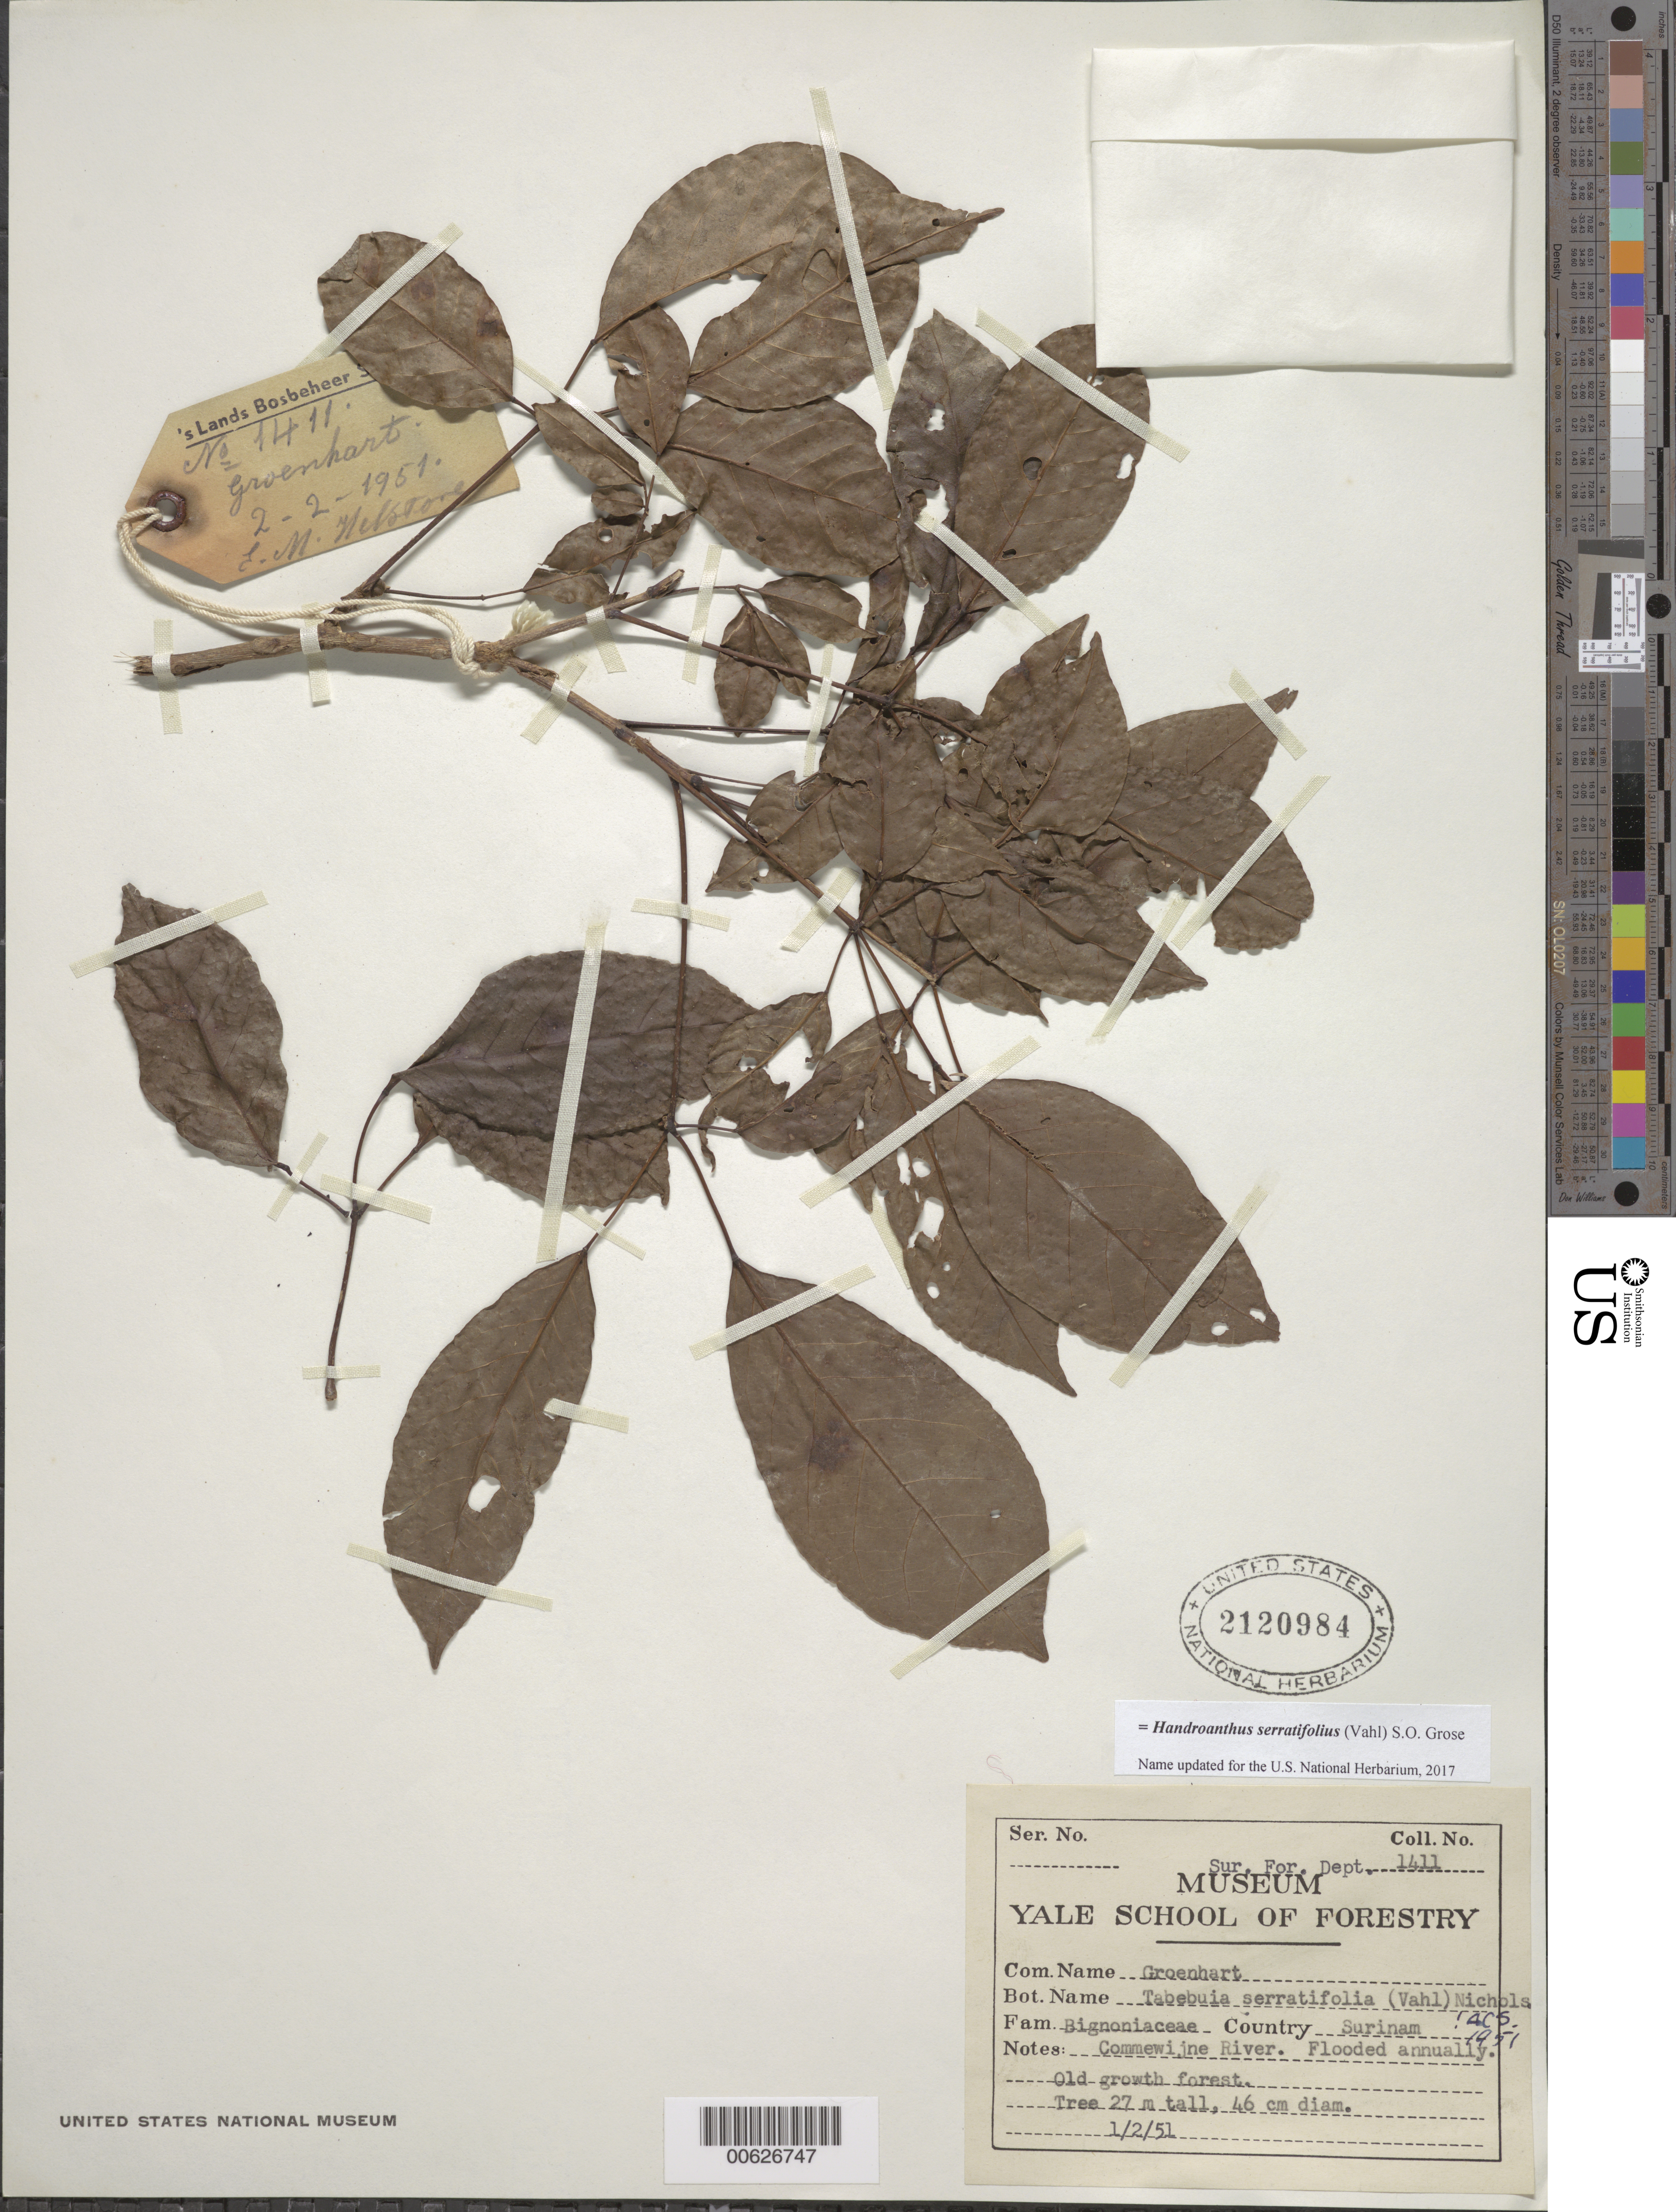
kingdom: Plantae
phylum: Tracheophyta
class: Magnoliopsida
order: Lamiales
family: Bignoniaceae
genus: Handroanthus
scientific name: Handroanthus serratifolius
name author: (Vahl) S.O. Grose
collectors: E. Helstone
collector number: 1411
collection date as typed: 1-Feb-51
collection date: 1951-02-01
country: Suriname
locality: Commewijne R.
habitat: Flooded annually. Old growth forest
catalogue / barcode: US 2120984